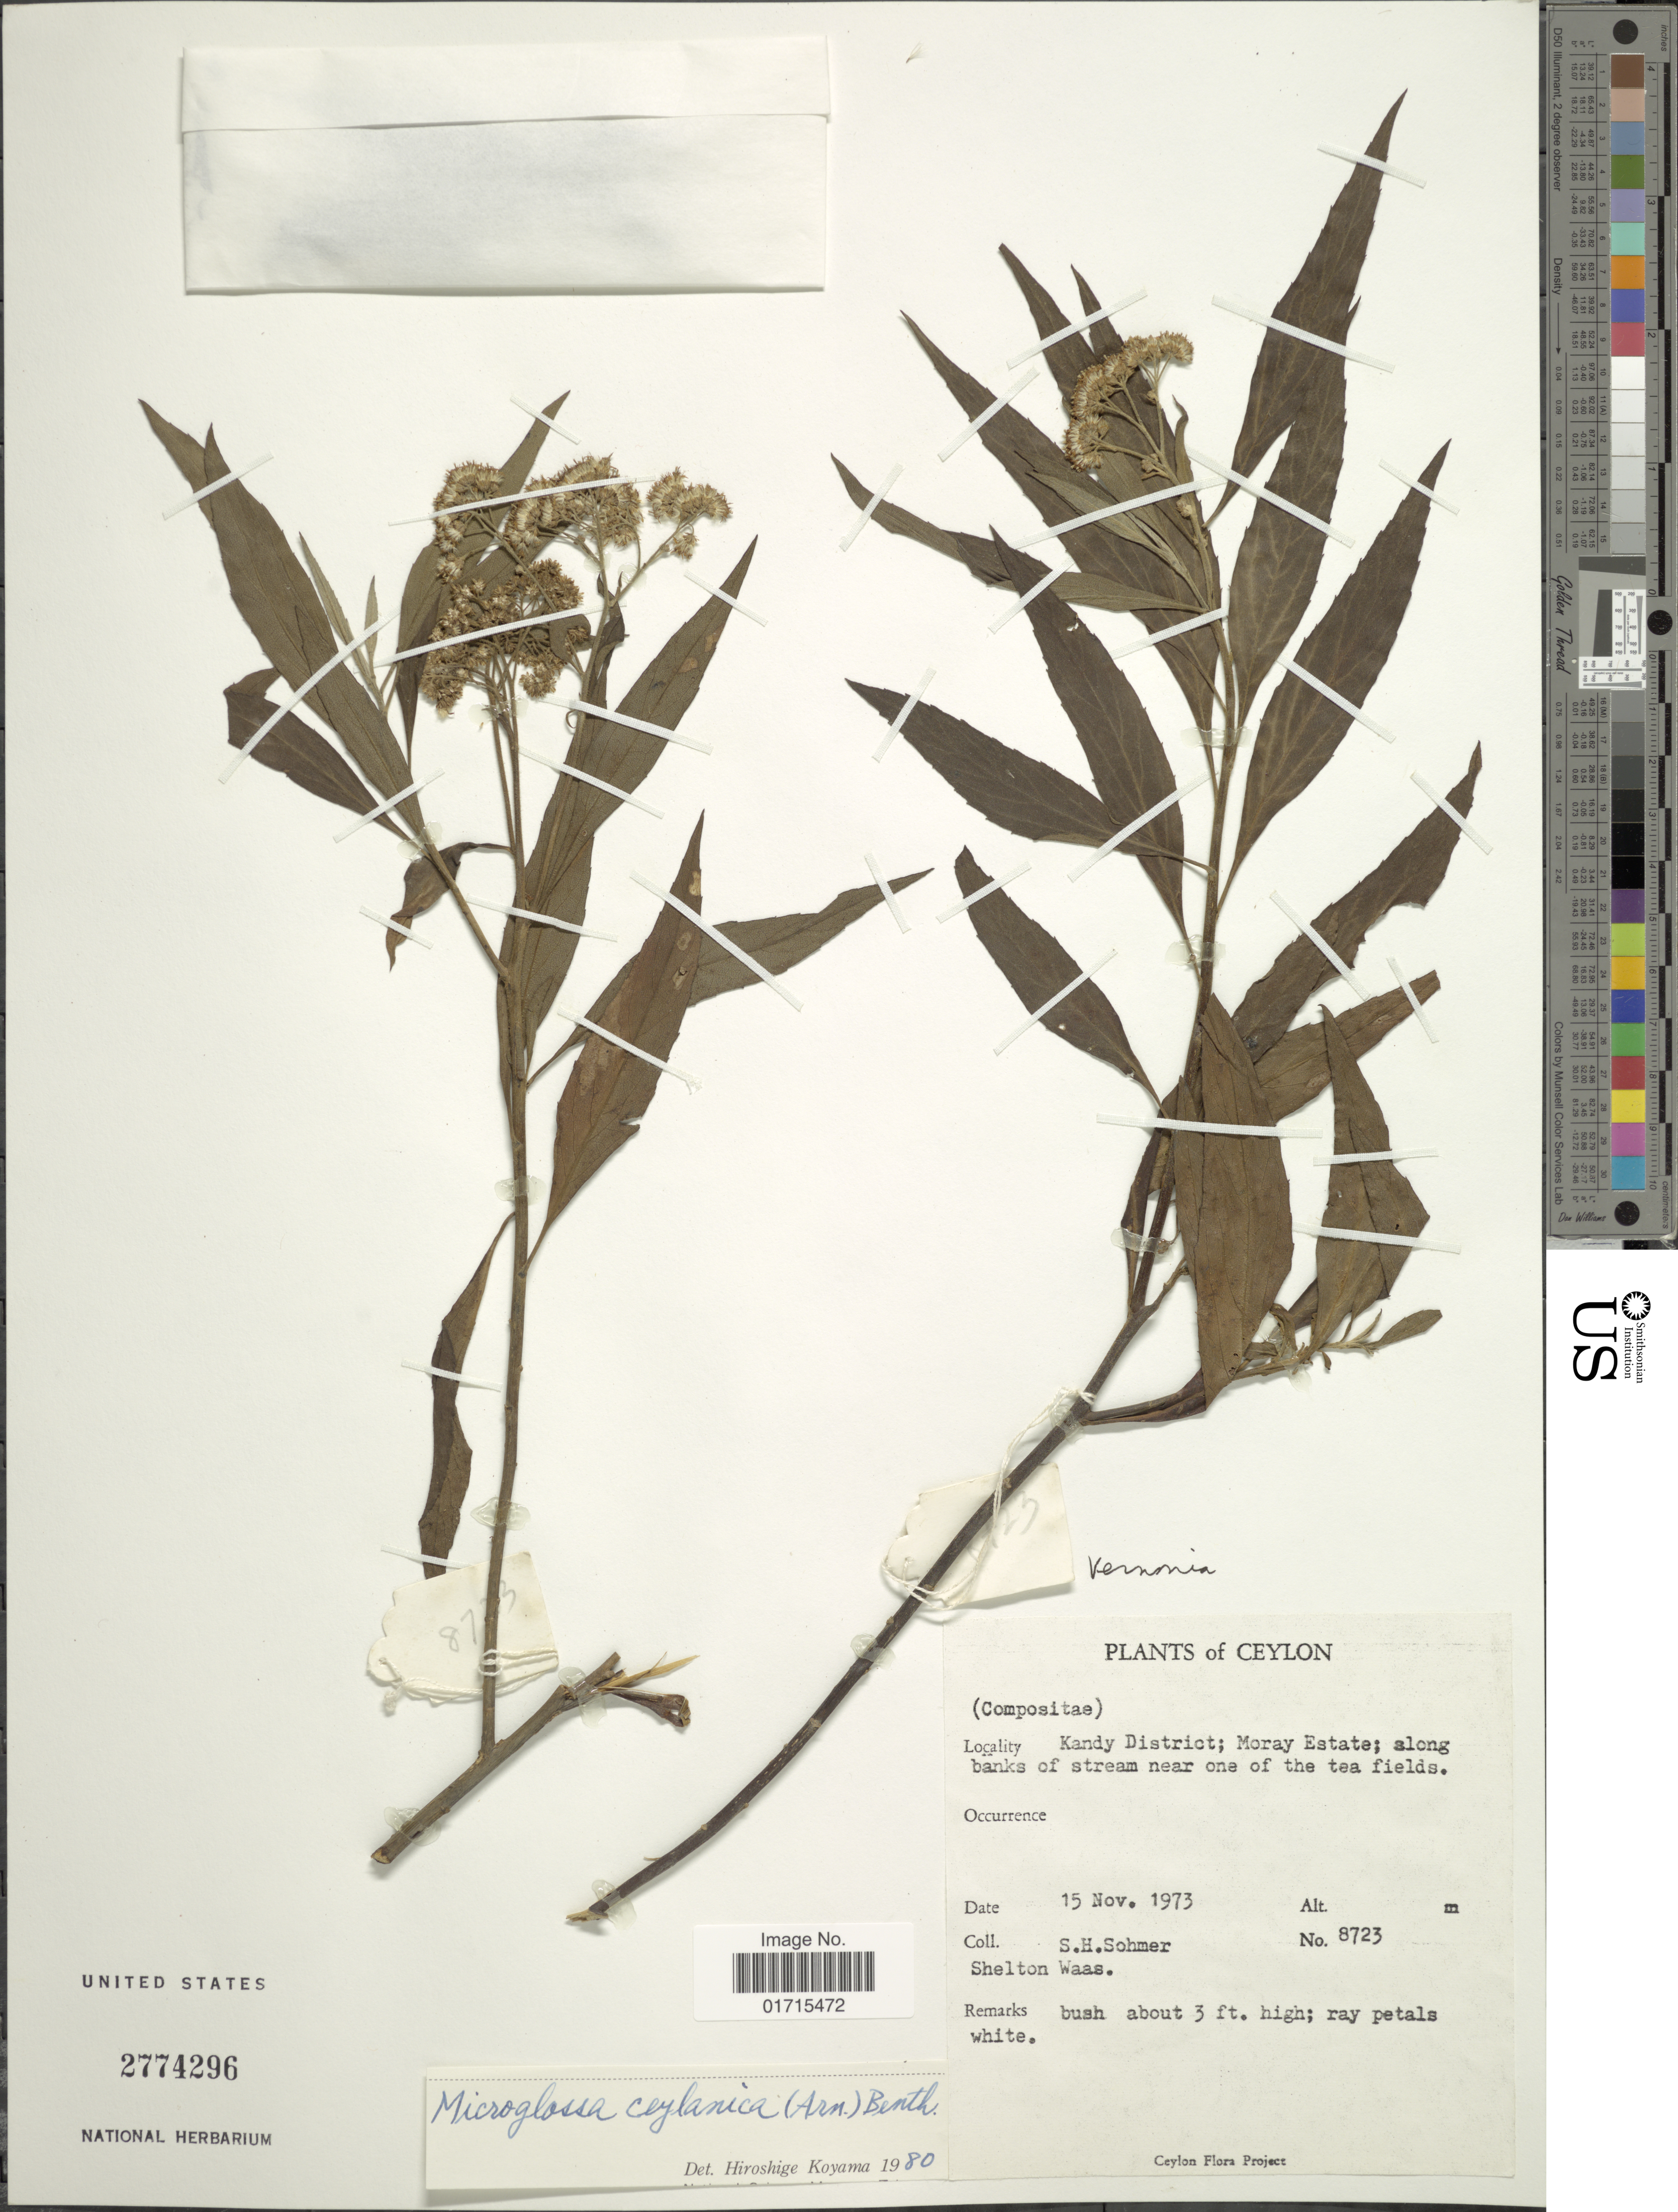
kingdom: Plantae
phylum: Tracheophyta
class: Magnoliopsida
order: Asterales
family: Asteraceae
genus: Microglossa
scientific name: Microglossa ceylanica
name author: (Arn.) Benth. & Hook. f.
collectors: S. H. Sohmer & S. Wass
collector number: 8723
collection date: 1973-11-15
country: Sri Lanka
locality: Ceylon. Kandy District; Moray Estate; along banks of stream near on of the tea fields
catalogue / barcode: US 2774296